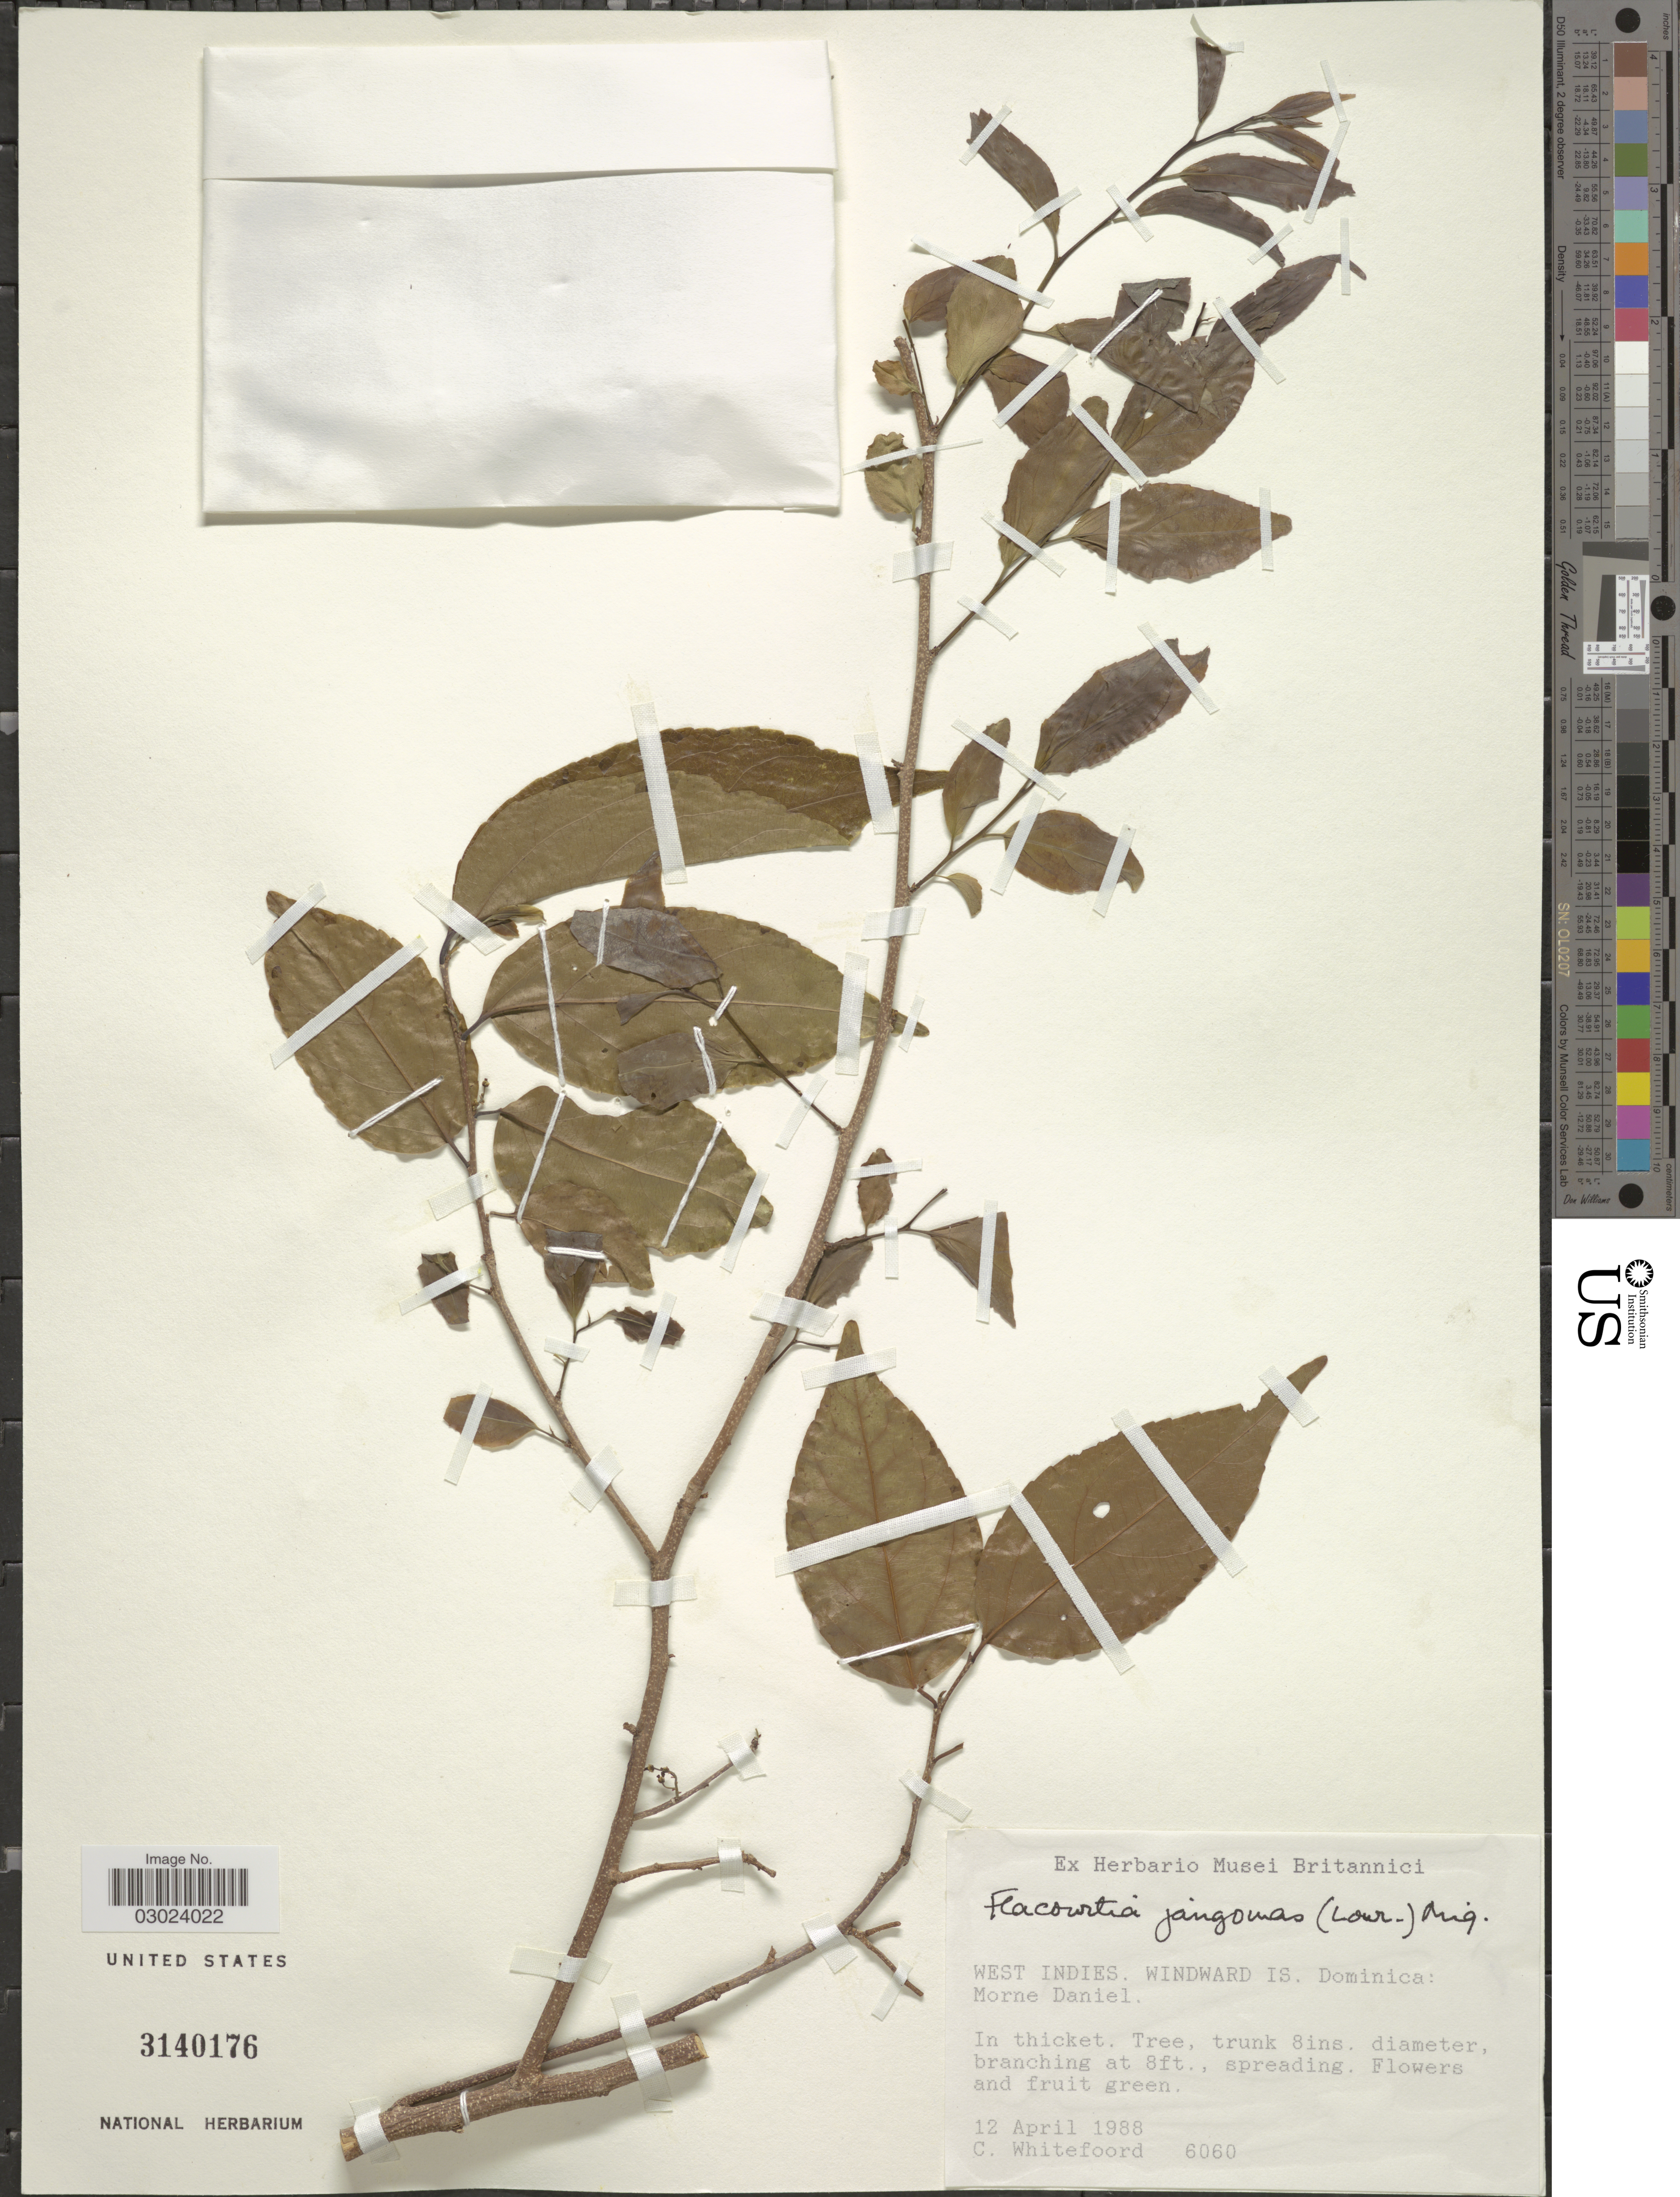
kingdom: Plantae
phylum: Tracheophyta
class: Magnoliopsida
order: Malpighiales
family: Salicaceae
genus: Flacourtia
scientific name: Flacourtia jangomas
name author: (Lour.) Raeusch.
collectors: C. Whitefoord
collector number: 6060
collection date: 1988-04-12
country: Dominica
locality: West Indies. Windward Is. Morne Daniel.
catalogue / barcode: US 3140176